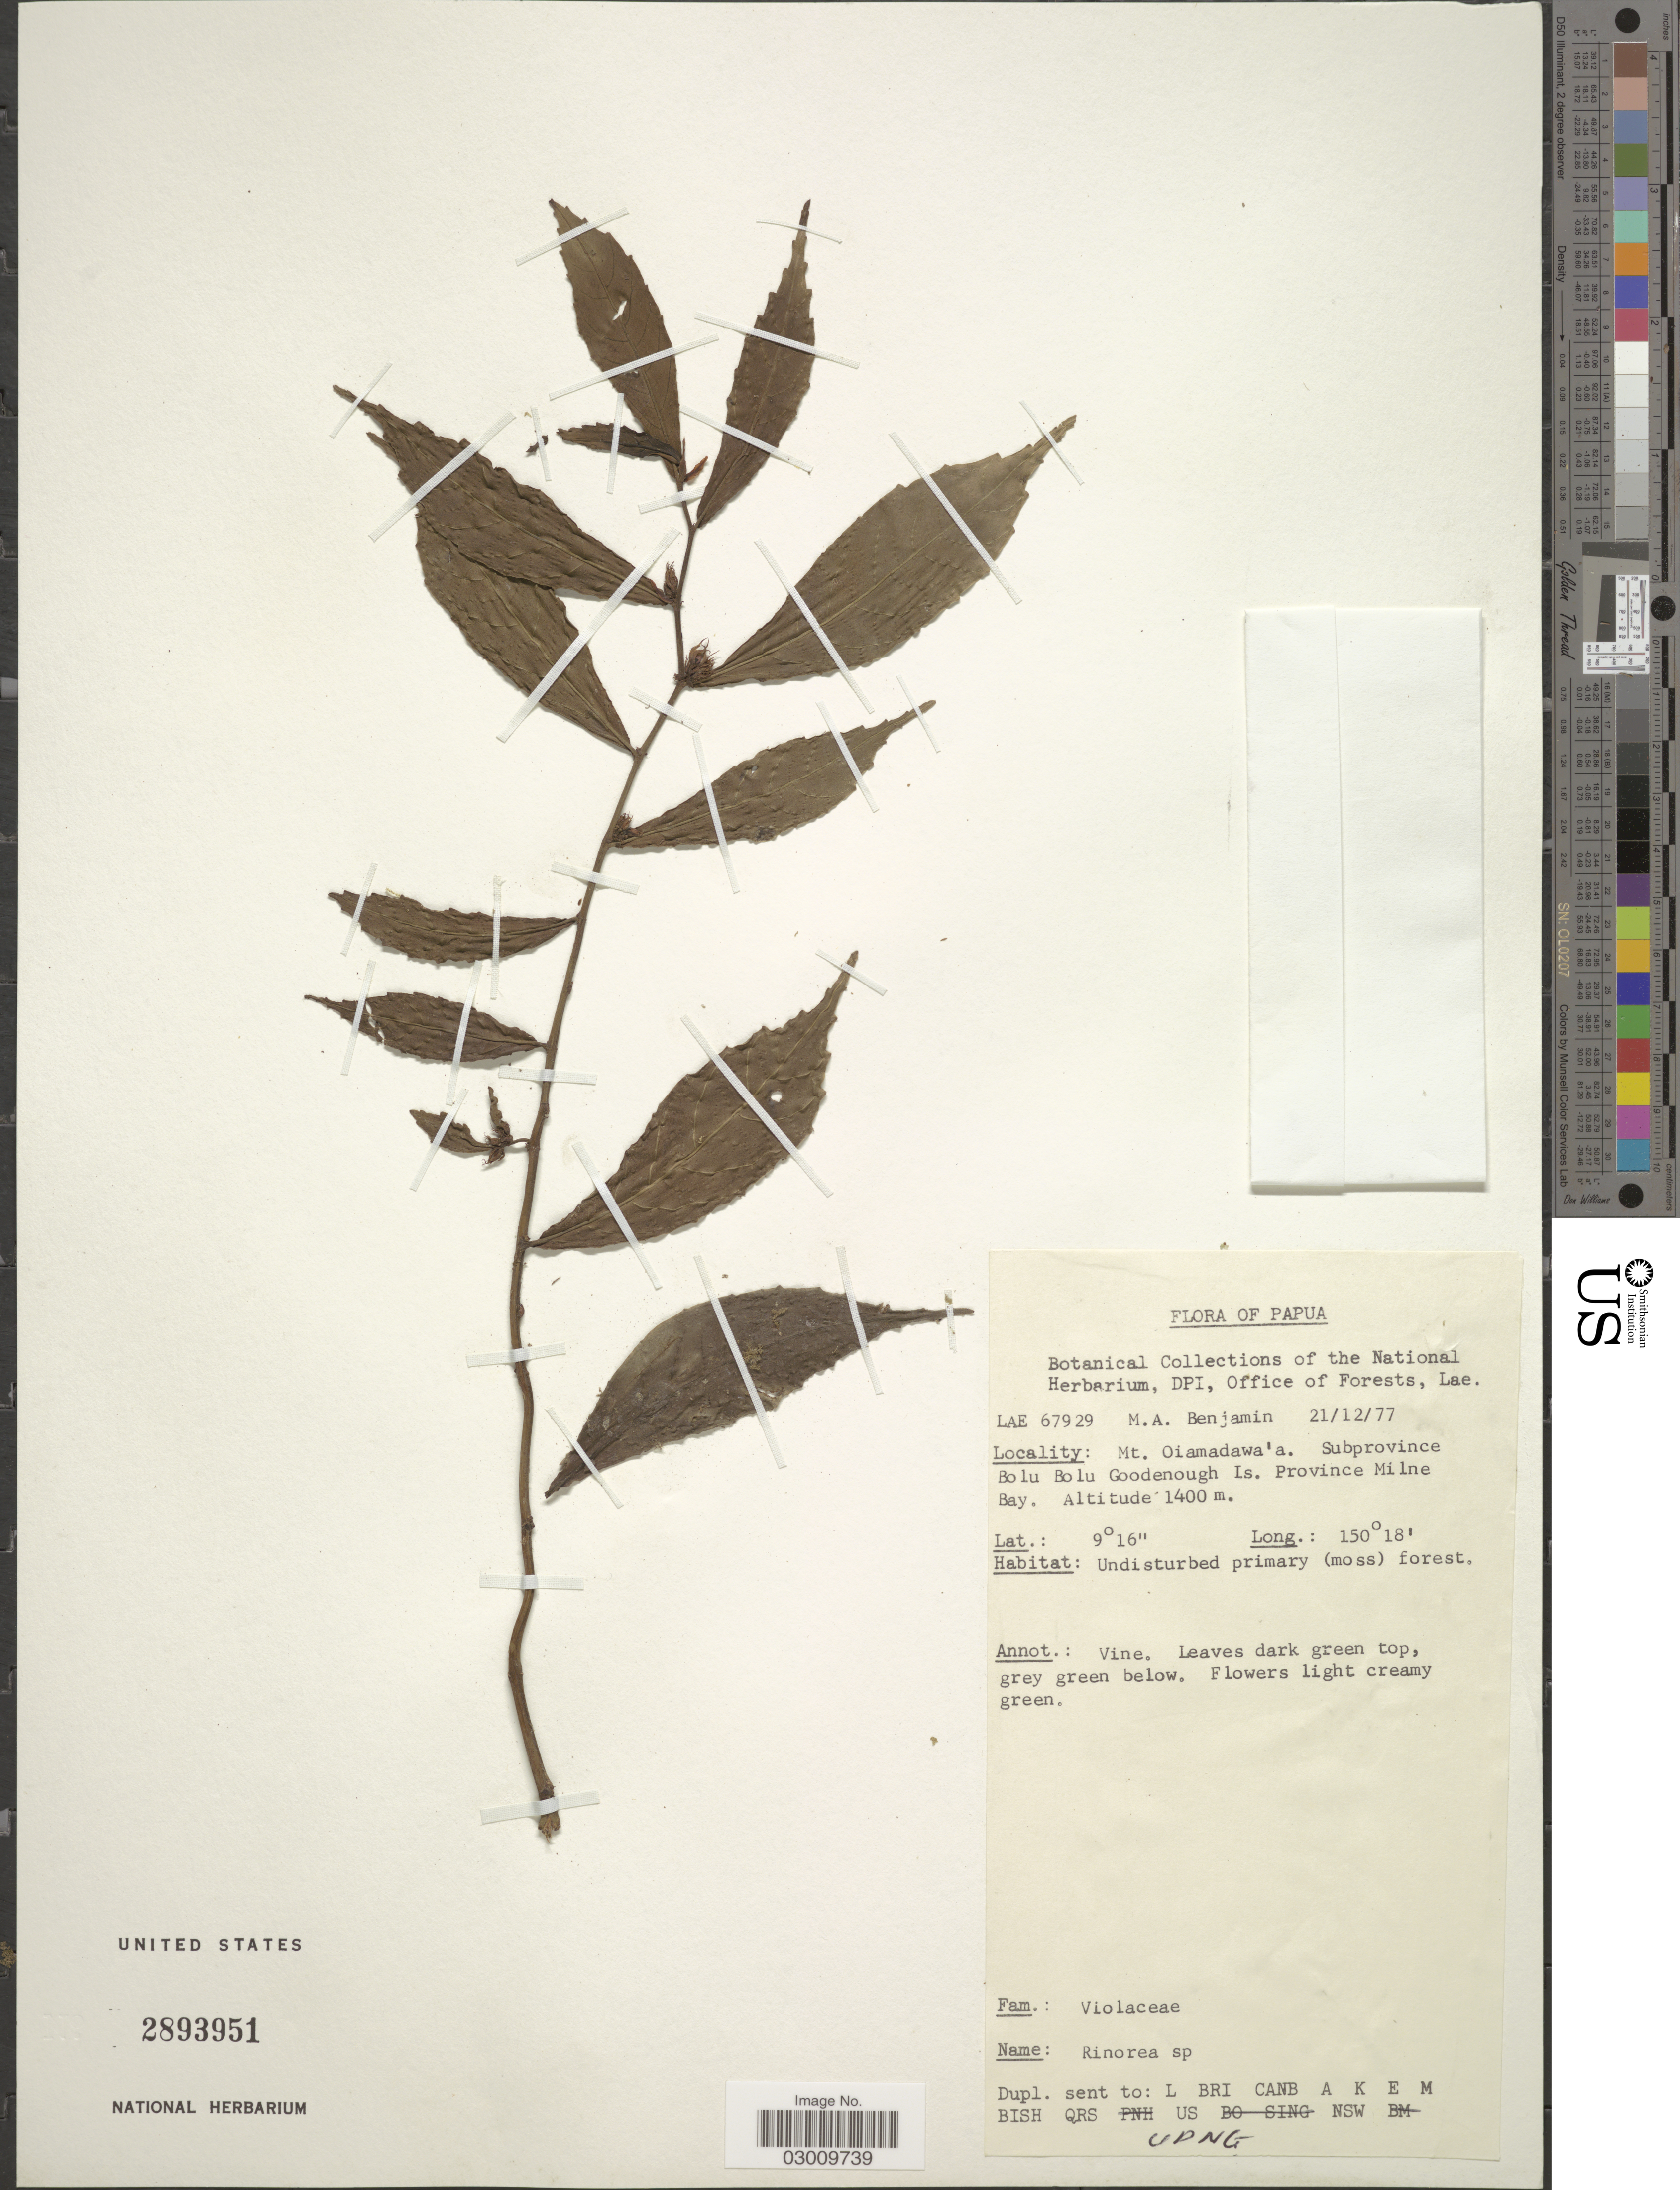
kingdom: Plantae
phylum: Tracheophyta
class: Magnoliopsida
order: Malpighiales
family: Violaceae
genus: Rinorea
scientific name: Rinorea sp.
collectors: M. Benjamin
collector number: LAE67929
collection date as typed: Transcribed d/m/y: 21/12/77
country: Papua New Guinea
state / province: Milne Bay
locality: Papua. Mt. Oiamadawa'a. Subprovince Bolu Bolu Goodenough Is.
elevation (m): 1400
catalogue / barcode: US 2893951